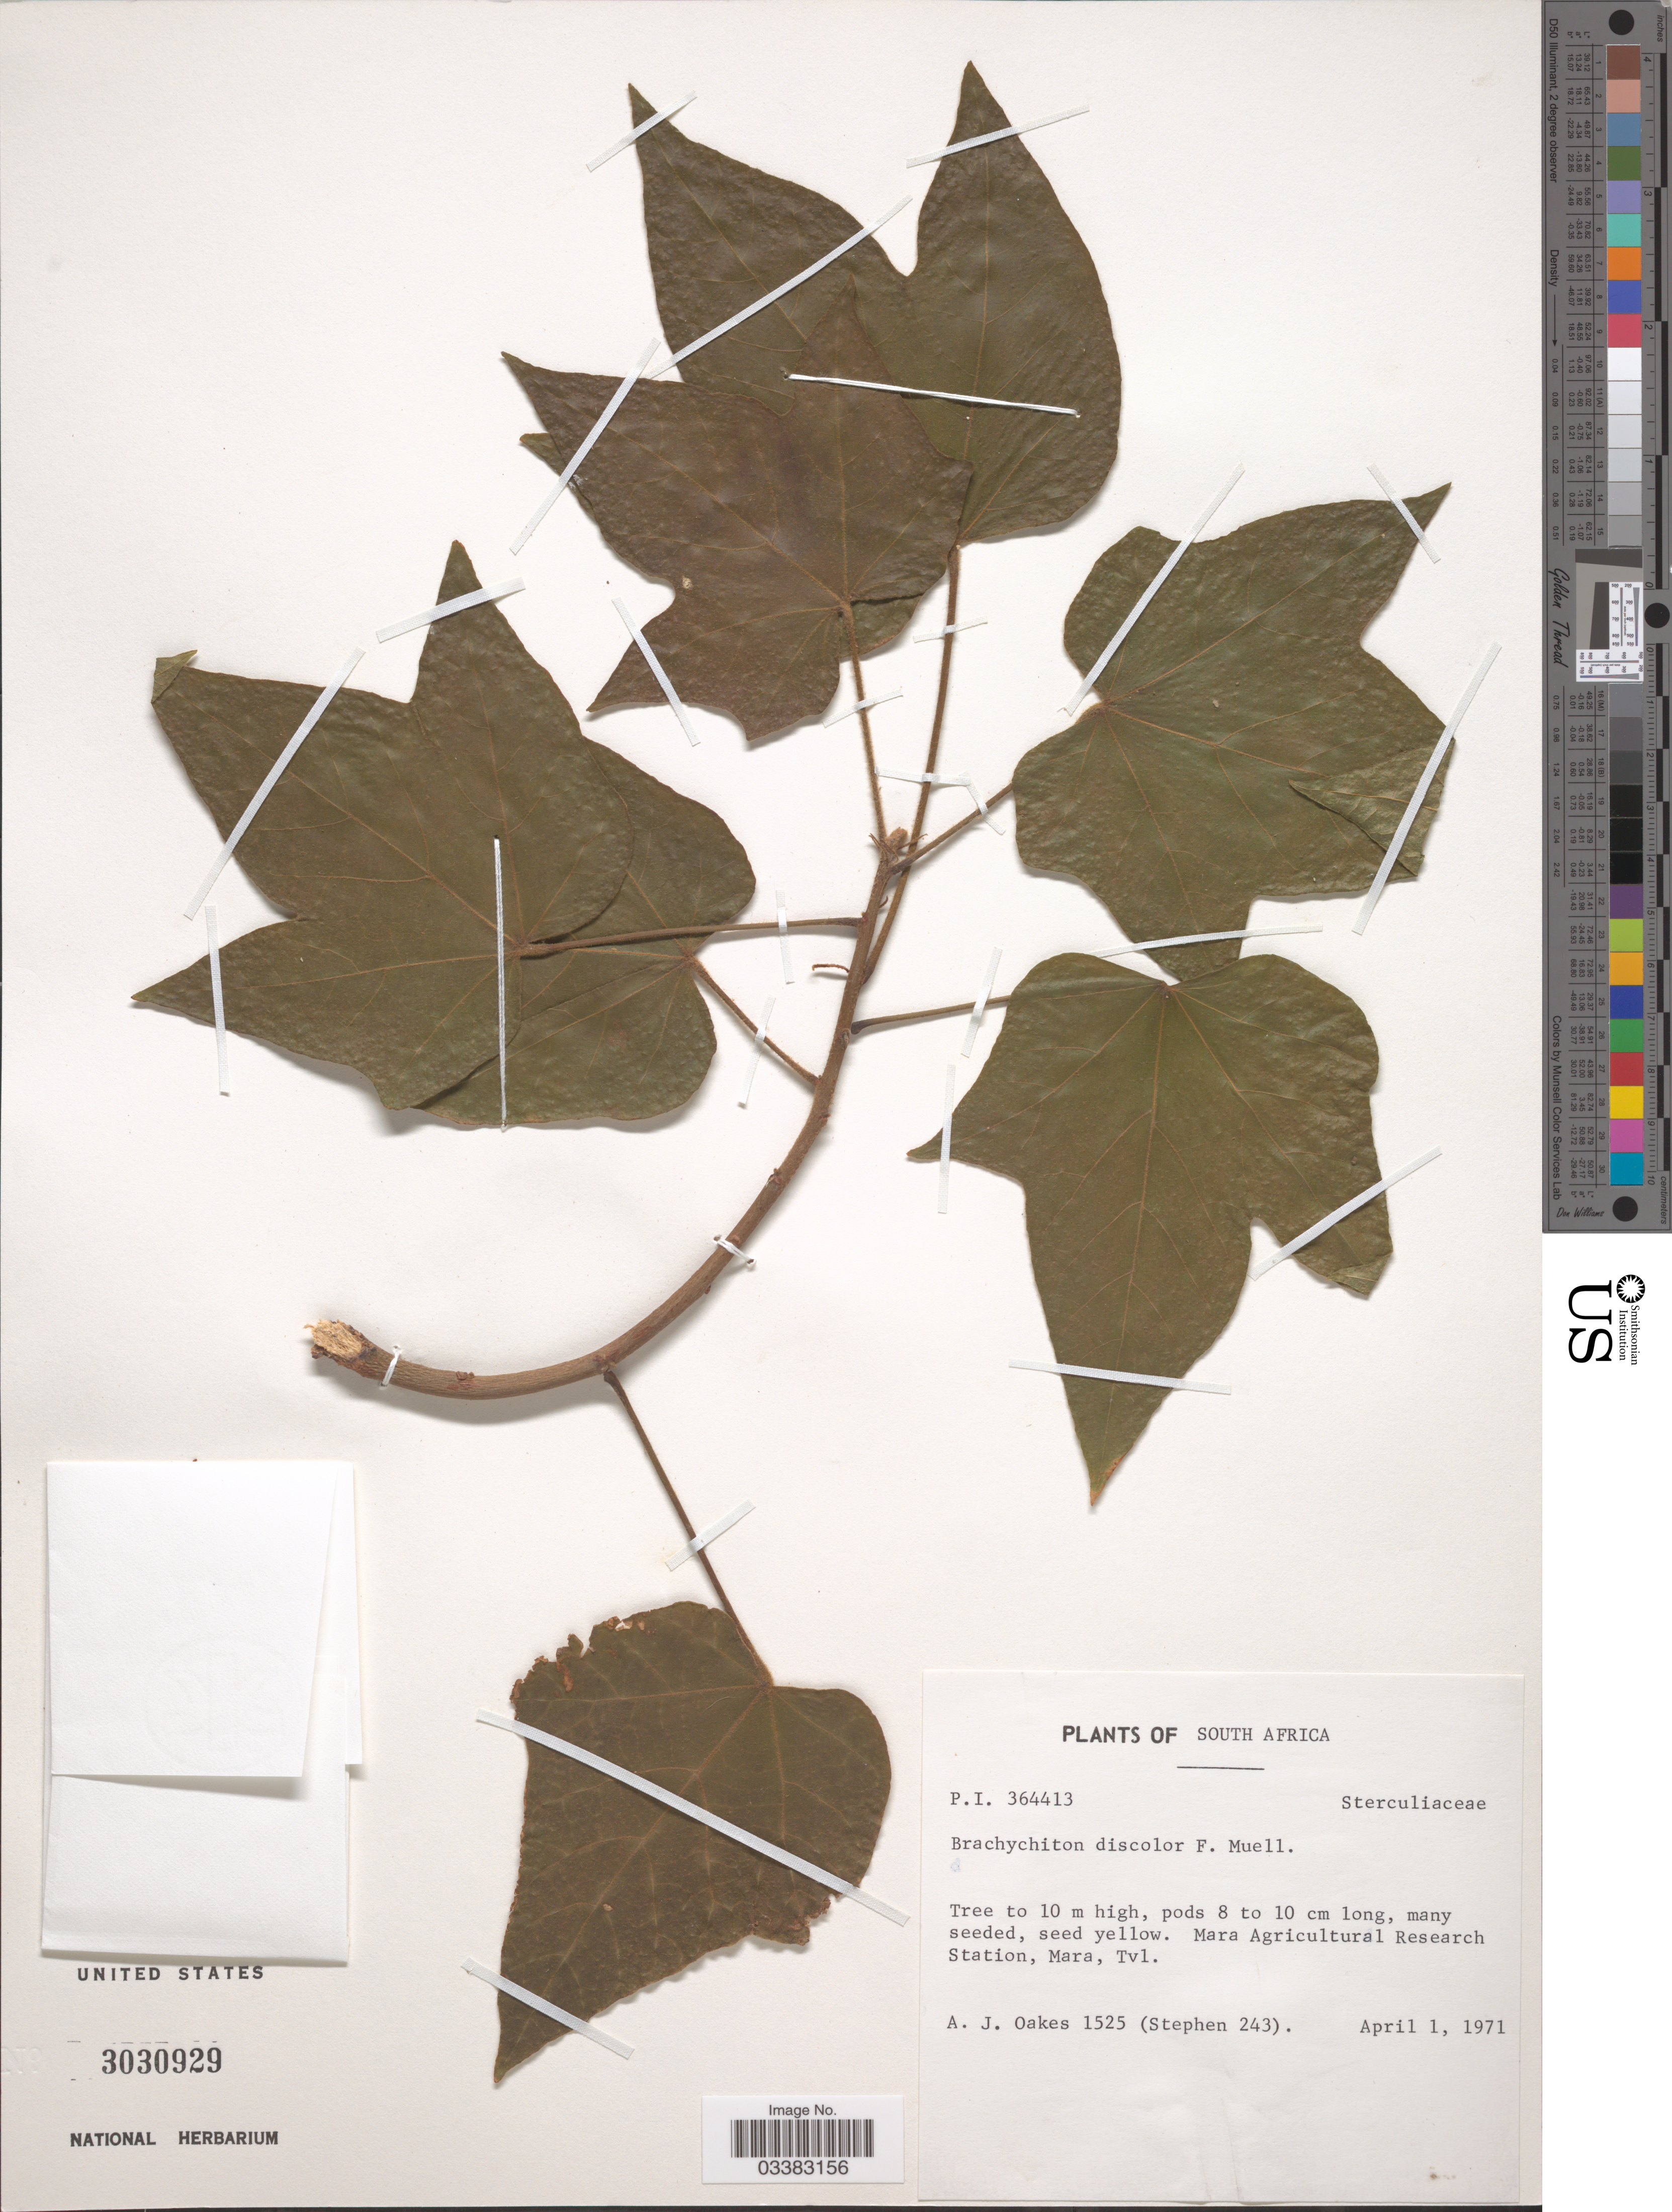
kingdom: Plantae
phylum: Tracheophyta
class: Magnoliopsida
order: Malvales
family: Malvaceae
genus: Brachychiton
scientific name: Brachychiton discolor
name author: F. Muell.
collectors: A. Oakes & Stephen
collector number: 1525/243?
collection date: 1971-04-01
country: South Africa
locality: Mara Agricultural Research Station, Mara, Tvl.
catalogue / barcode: US 3030929